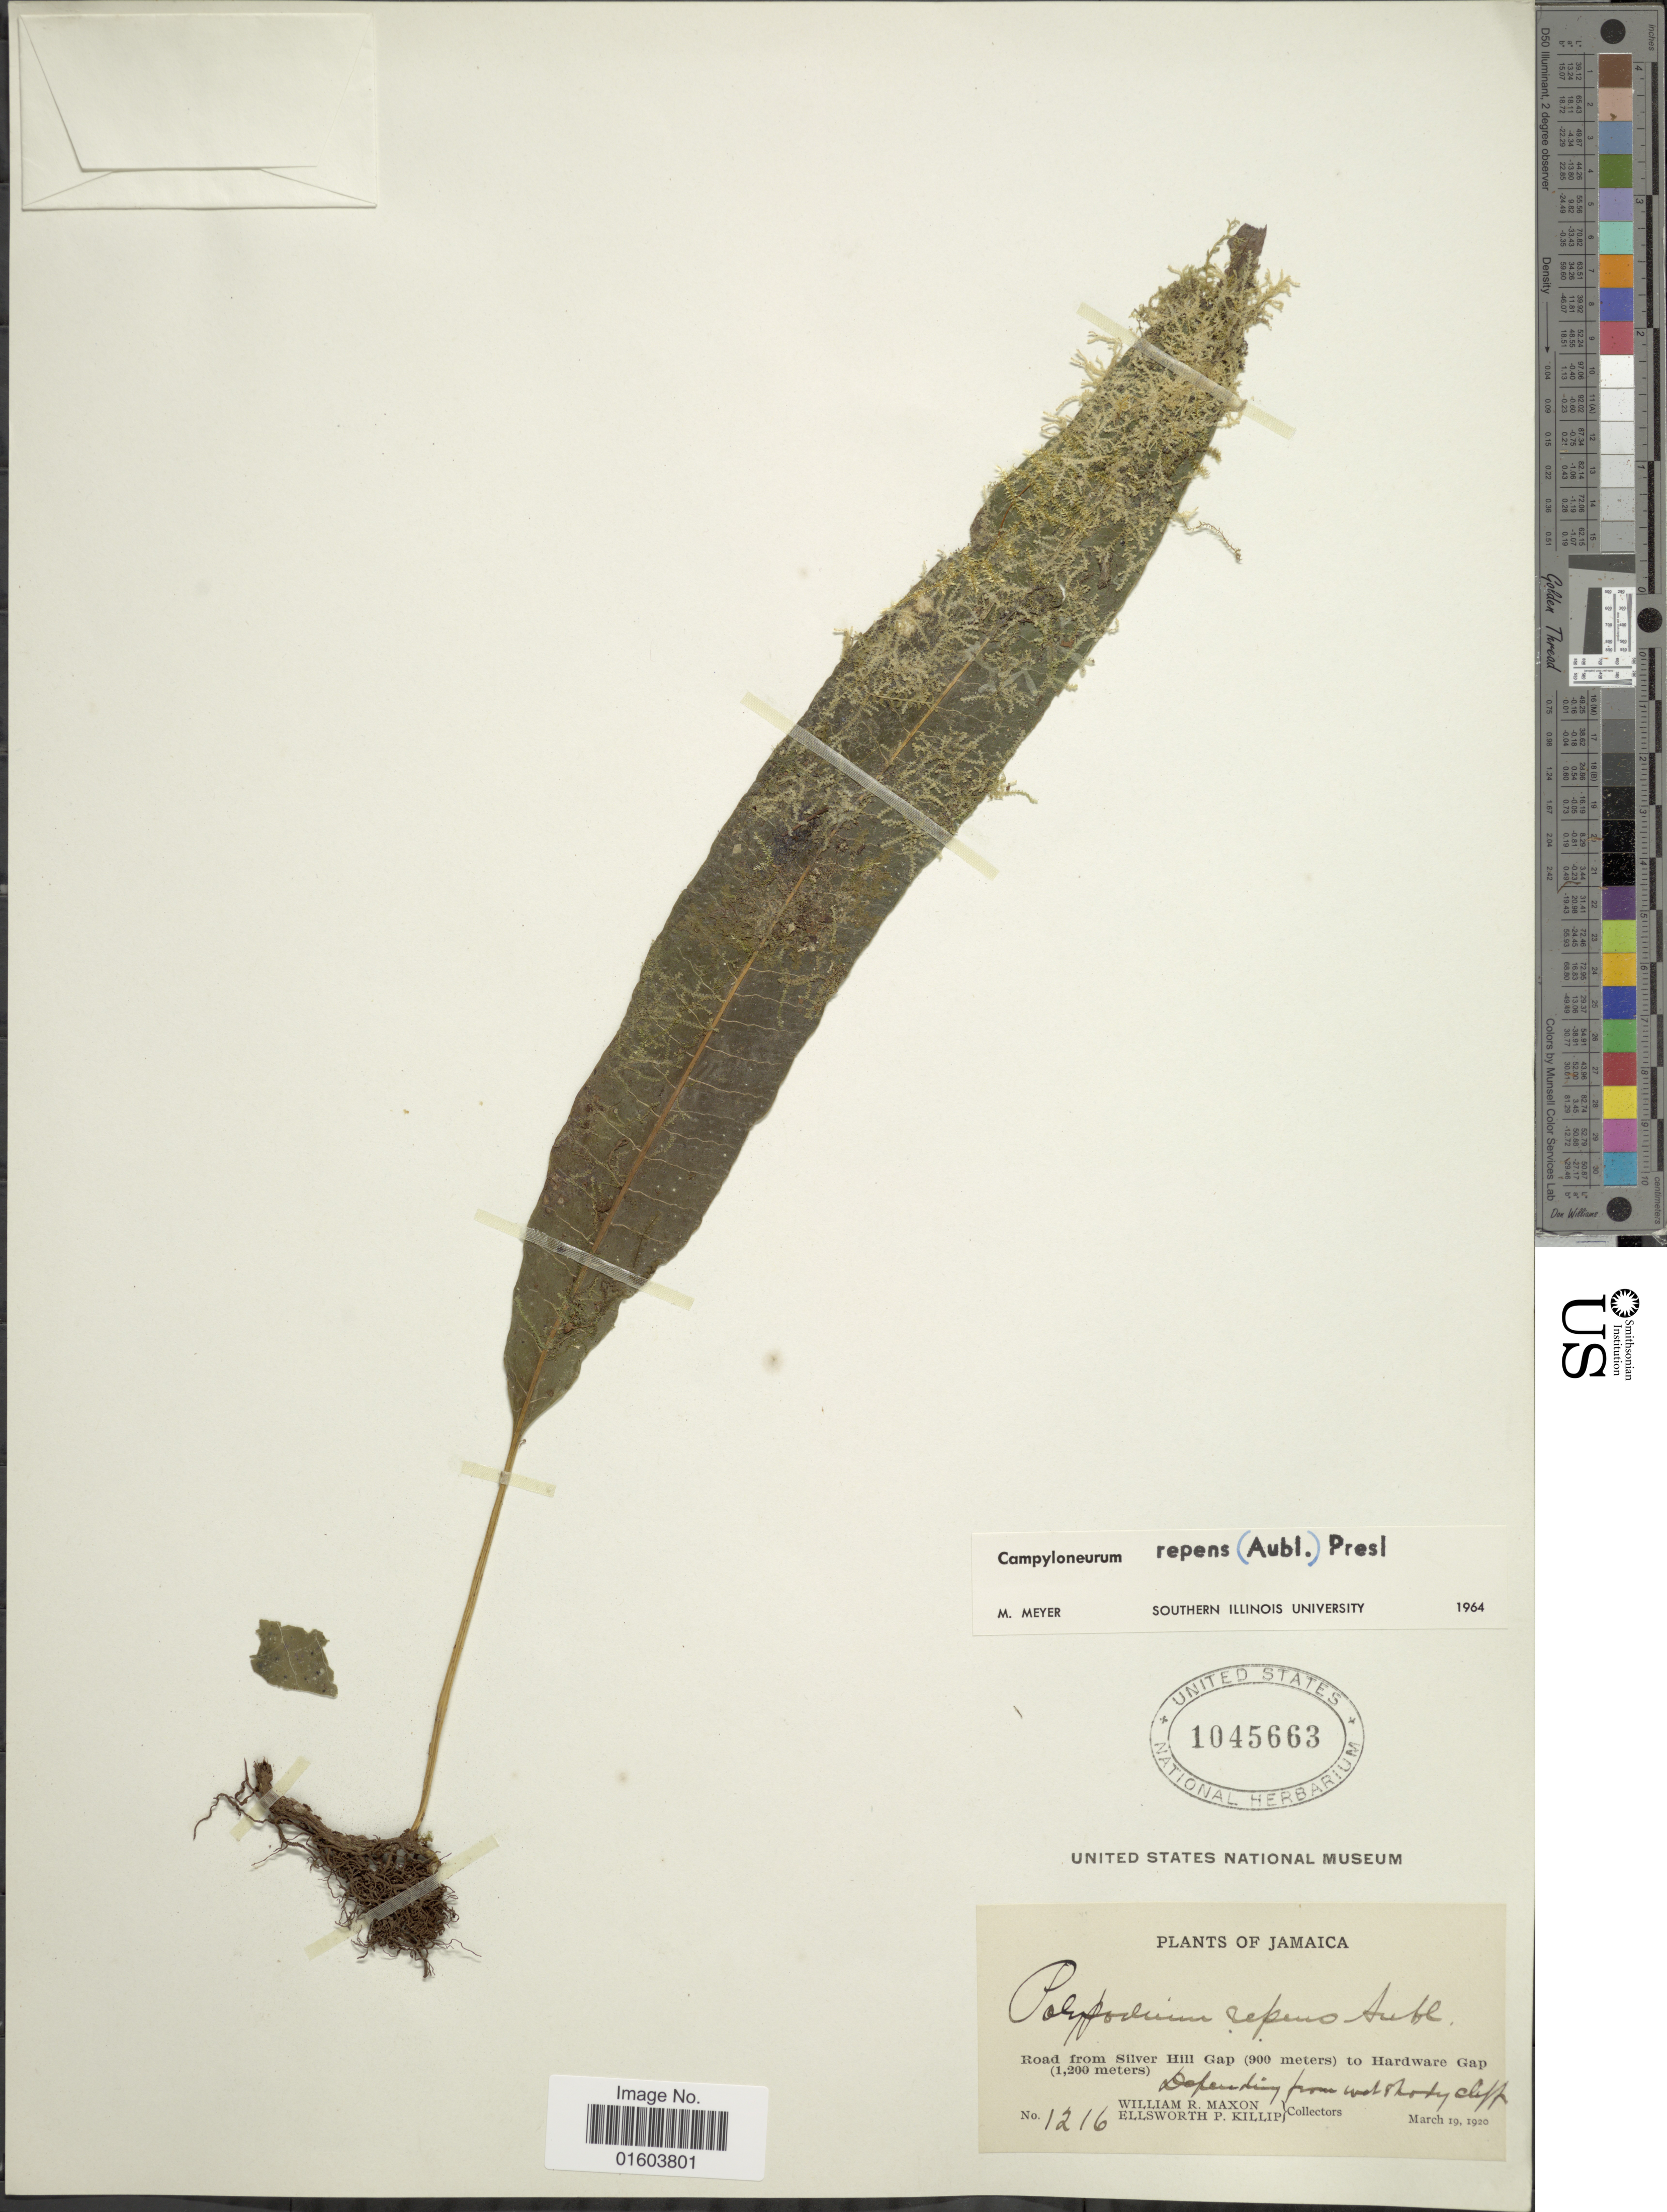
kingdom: Plantae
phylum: Tracheophyta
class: Polypodiopsida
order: Polypodiales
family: Polypodiaceae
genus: Campyloneurum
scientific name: Campyloneurum repens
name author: (Aubl.) C. Presl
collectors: W. R. Maxon & E. P. Killip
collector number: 1216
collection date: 1920-03-19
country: Jamaica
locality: Jamaica. Road from Silver Hill Gap to Hardware Gap.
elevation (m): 900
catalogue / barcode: US 1045663